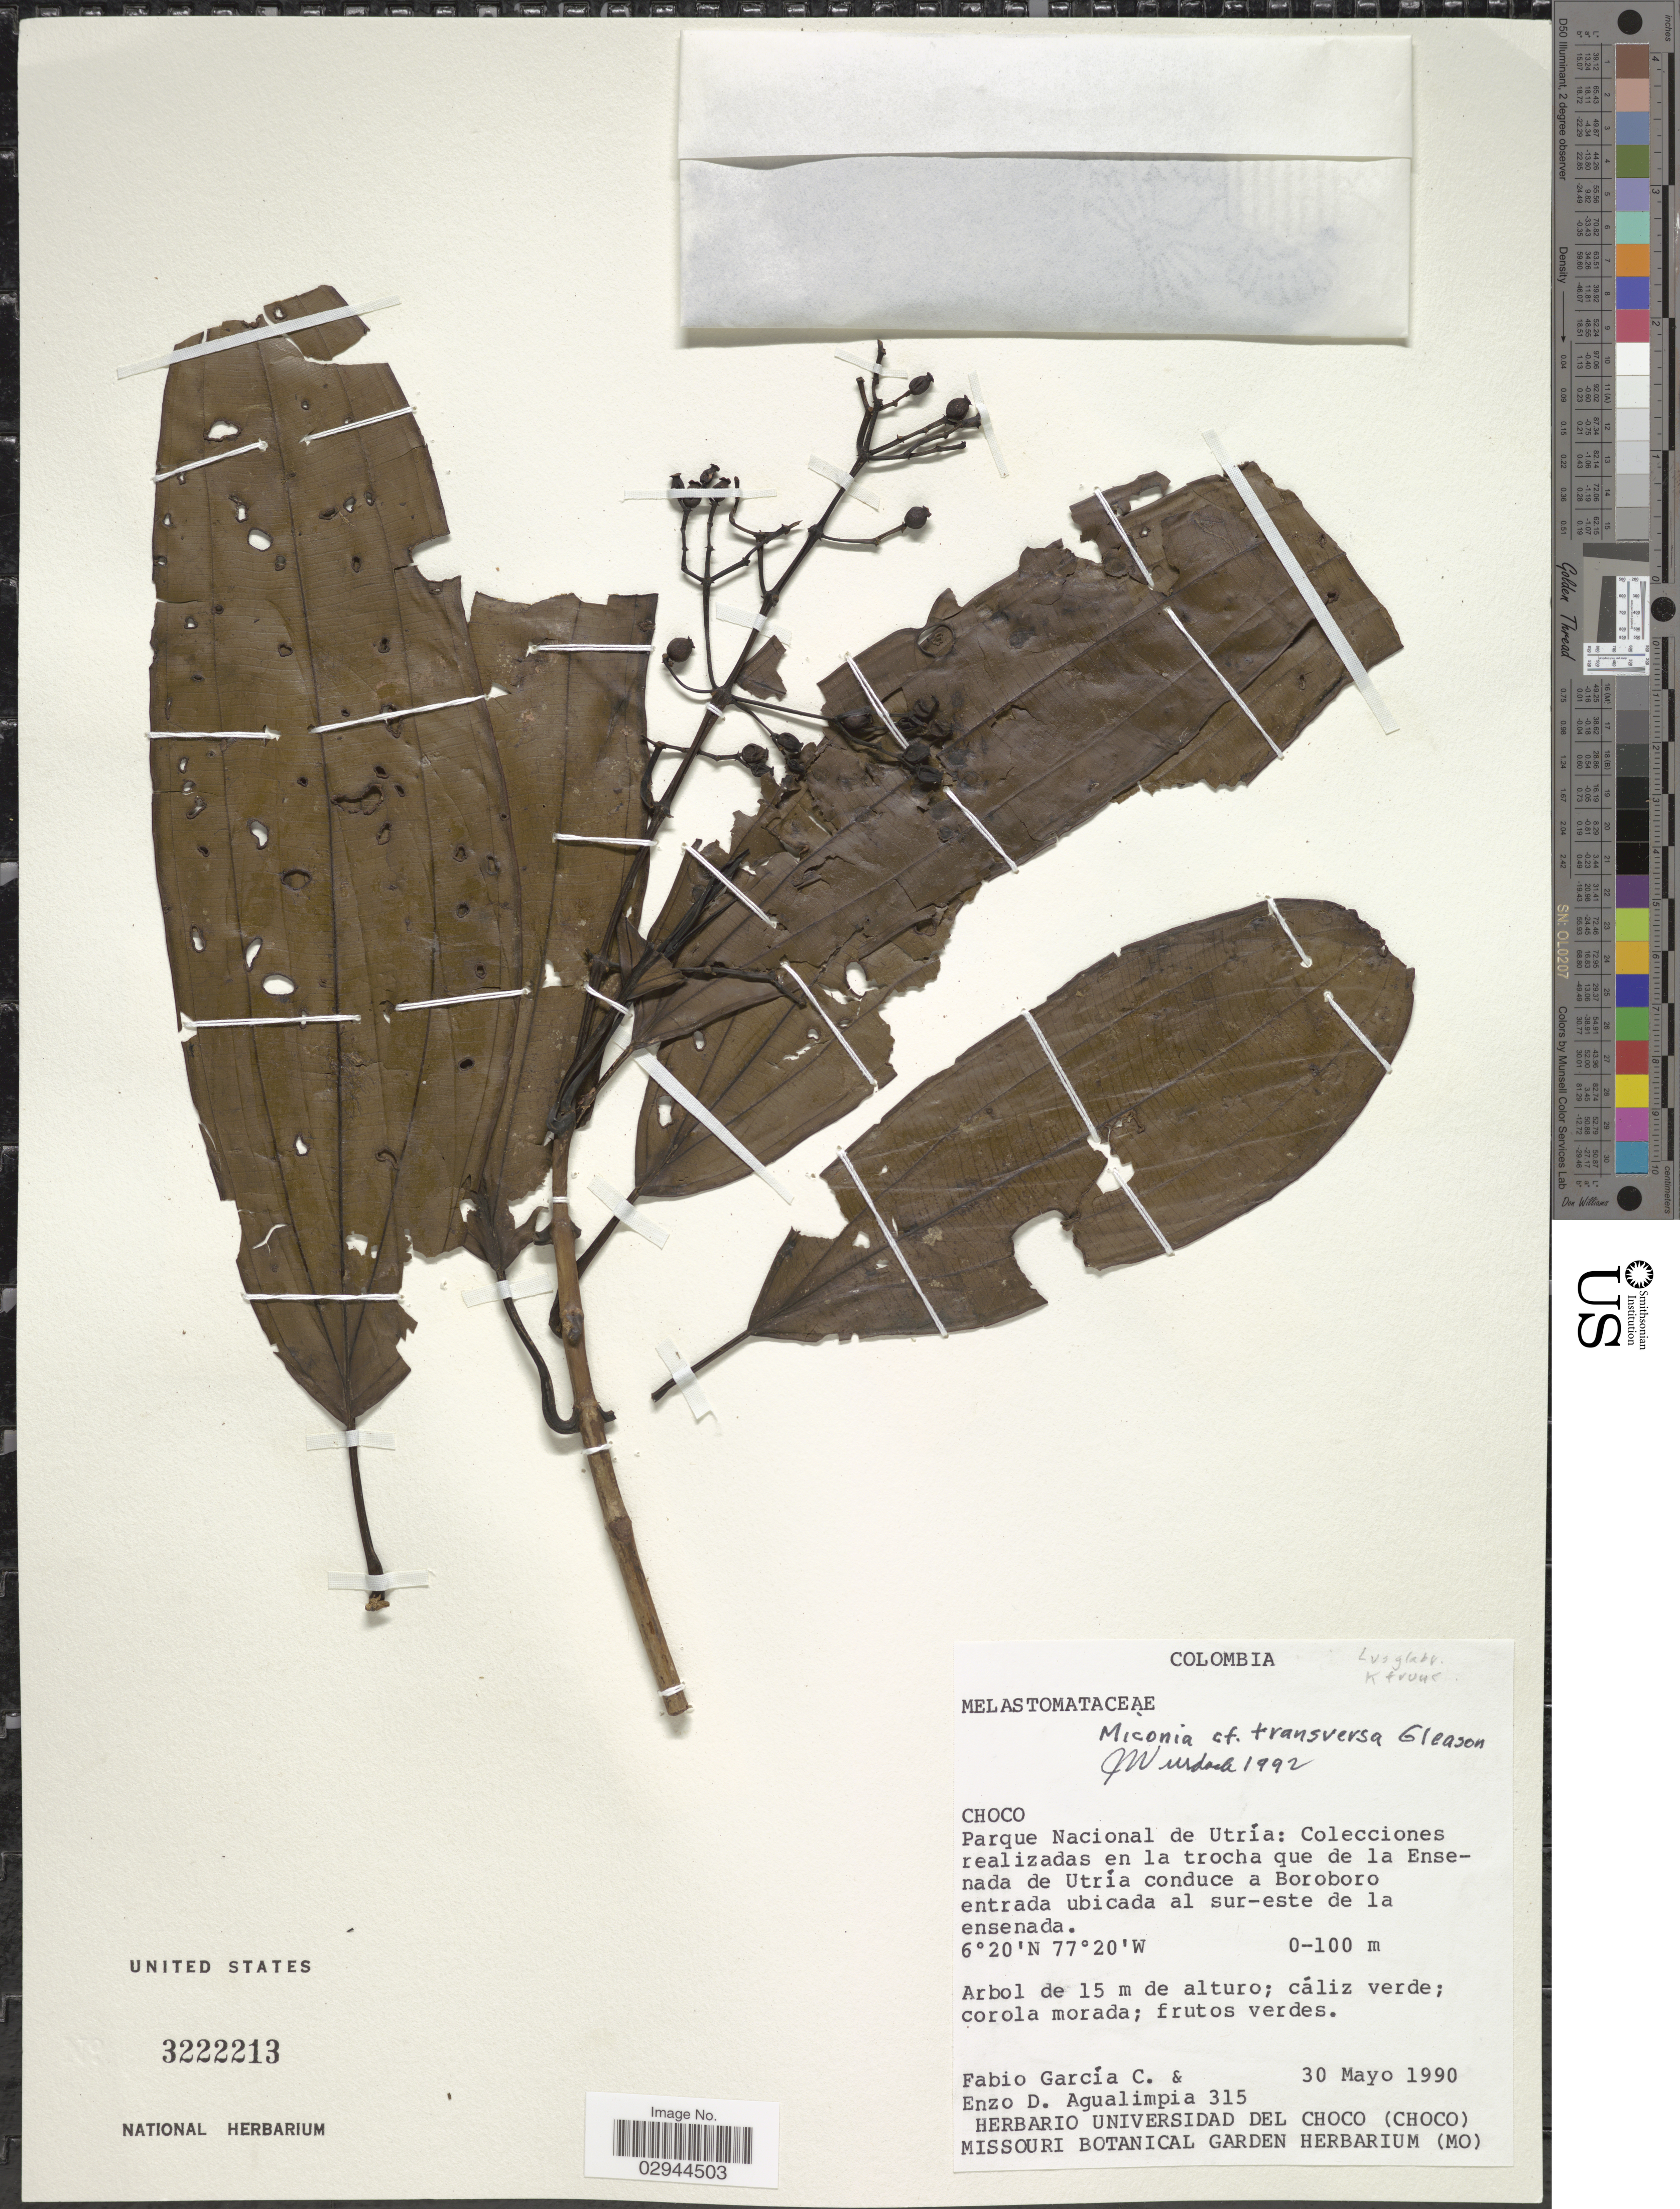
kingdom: Plantae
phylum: Tracheophyta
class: Magnoliopsida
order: Myrtales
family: Melastomataceae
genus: Miconia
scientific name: Miconia transversa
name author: Gleason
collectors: F. García C. & E. D. Agualimpia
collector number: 315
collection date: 1990-05-30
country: Colombia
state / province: Chocó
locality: Parque Nacional de Utría: Colecciones realizadas en la trocha que de la Ensenada de Utría conduce a Boroboro entrada ubicada al sur-este de la ensenada.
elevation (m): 0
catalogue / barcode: US 3222213